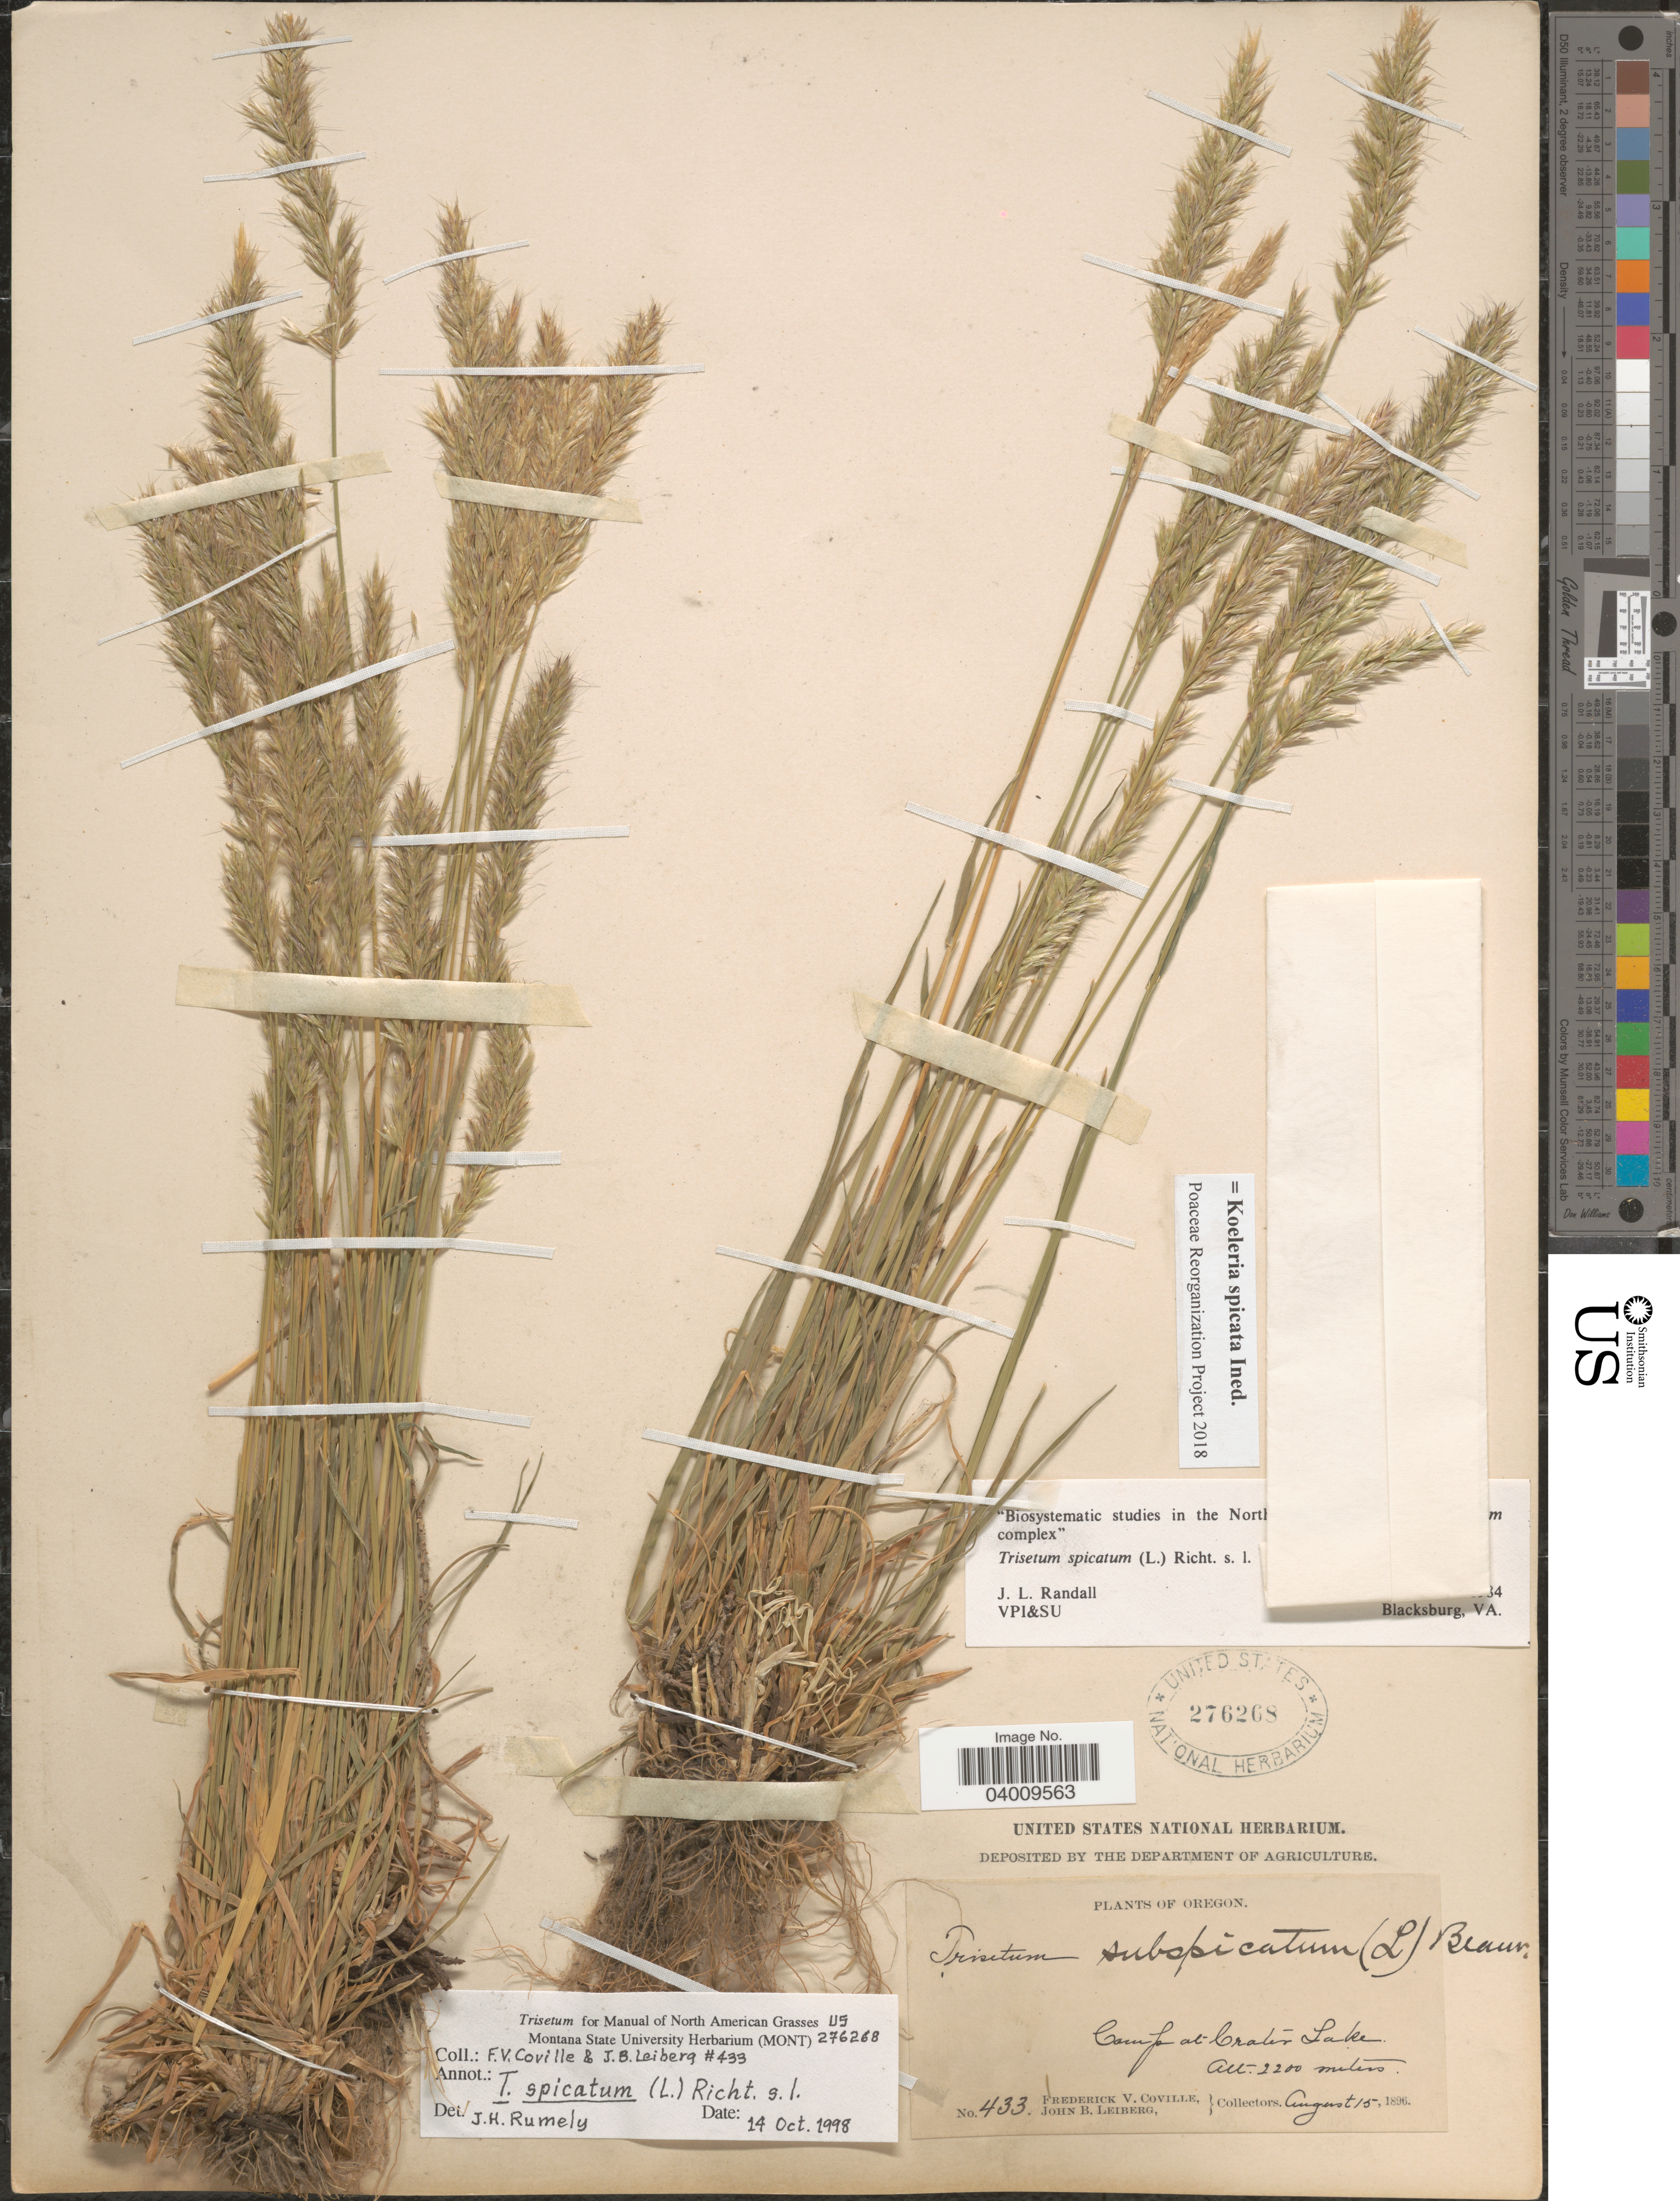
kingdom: Plantae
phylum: Tracheophyta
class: Liliopsida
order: Poales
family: Poaceae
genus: Koeleria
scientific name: Koeleria spicata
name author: (L.) Barberá et al.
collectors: F. V. Coville & J. B. Leiberg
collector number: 433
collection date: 1896-08-15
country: United States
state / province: Oregon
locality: Camp at Crater Lake.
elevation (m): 2200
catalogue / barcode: US 276268